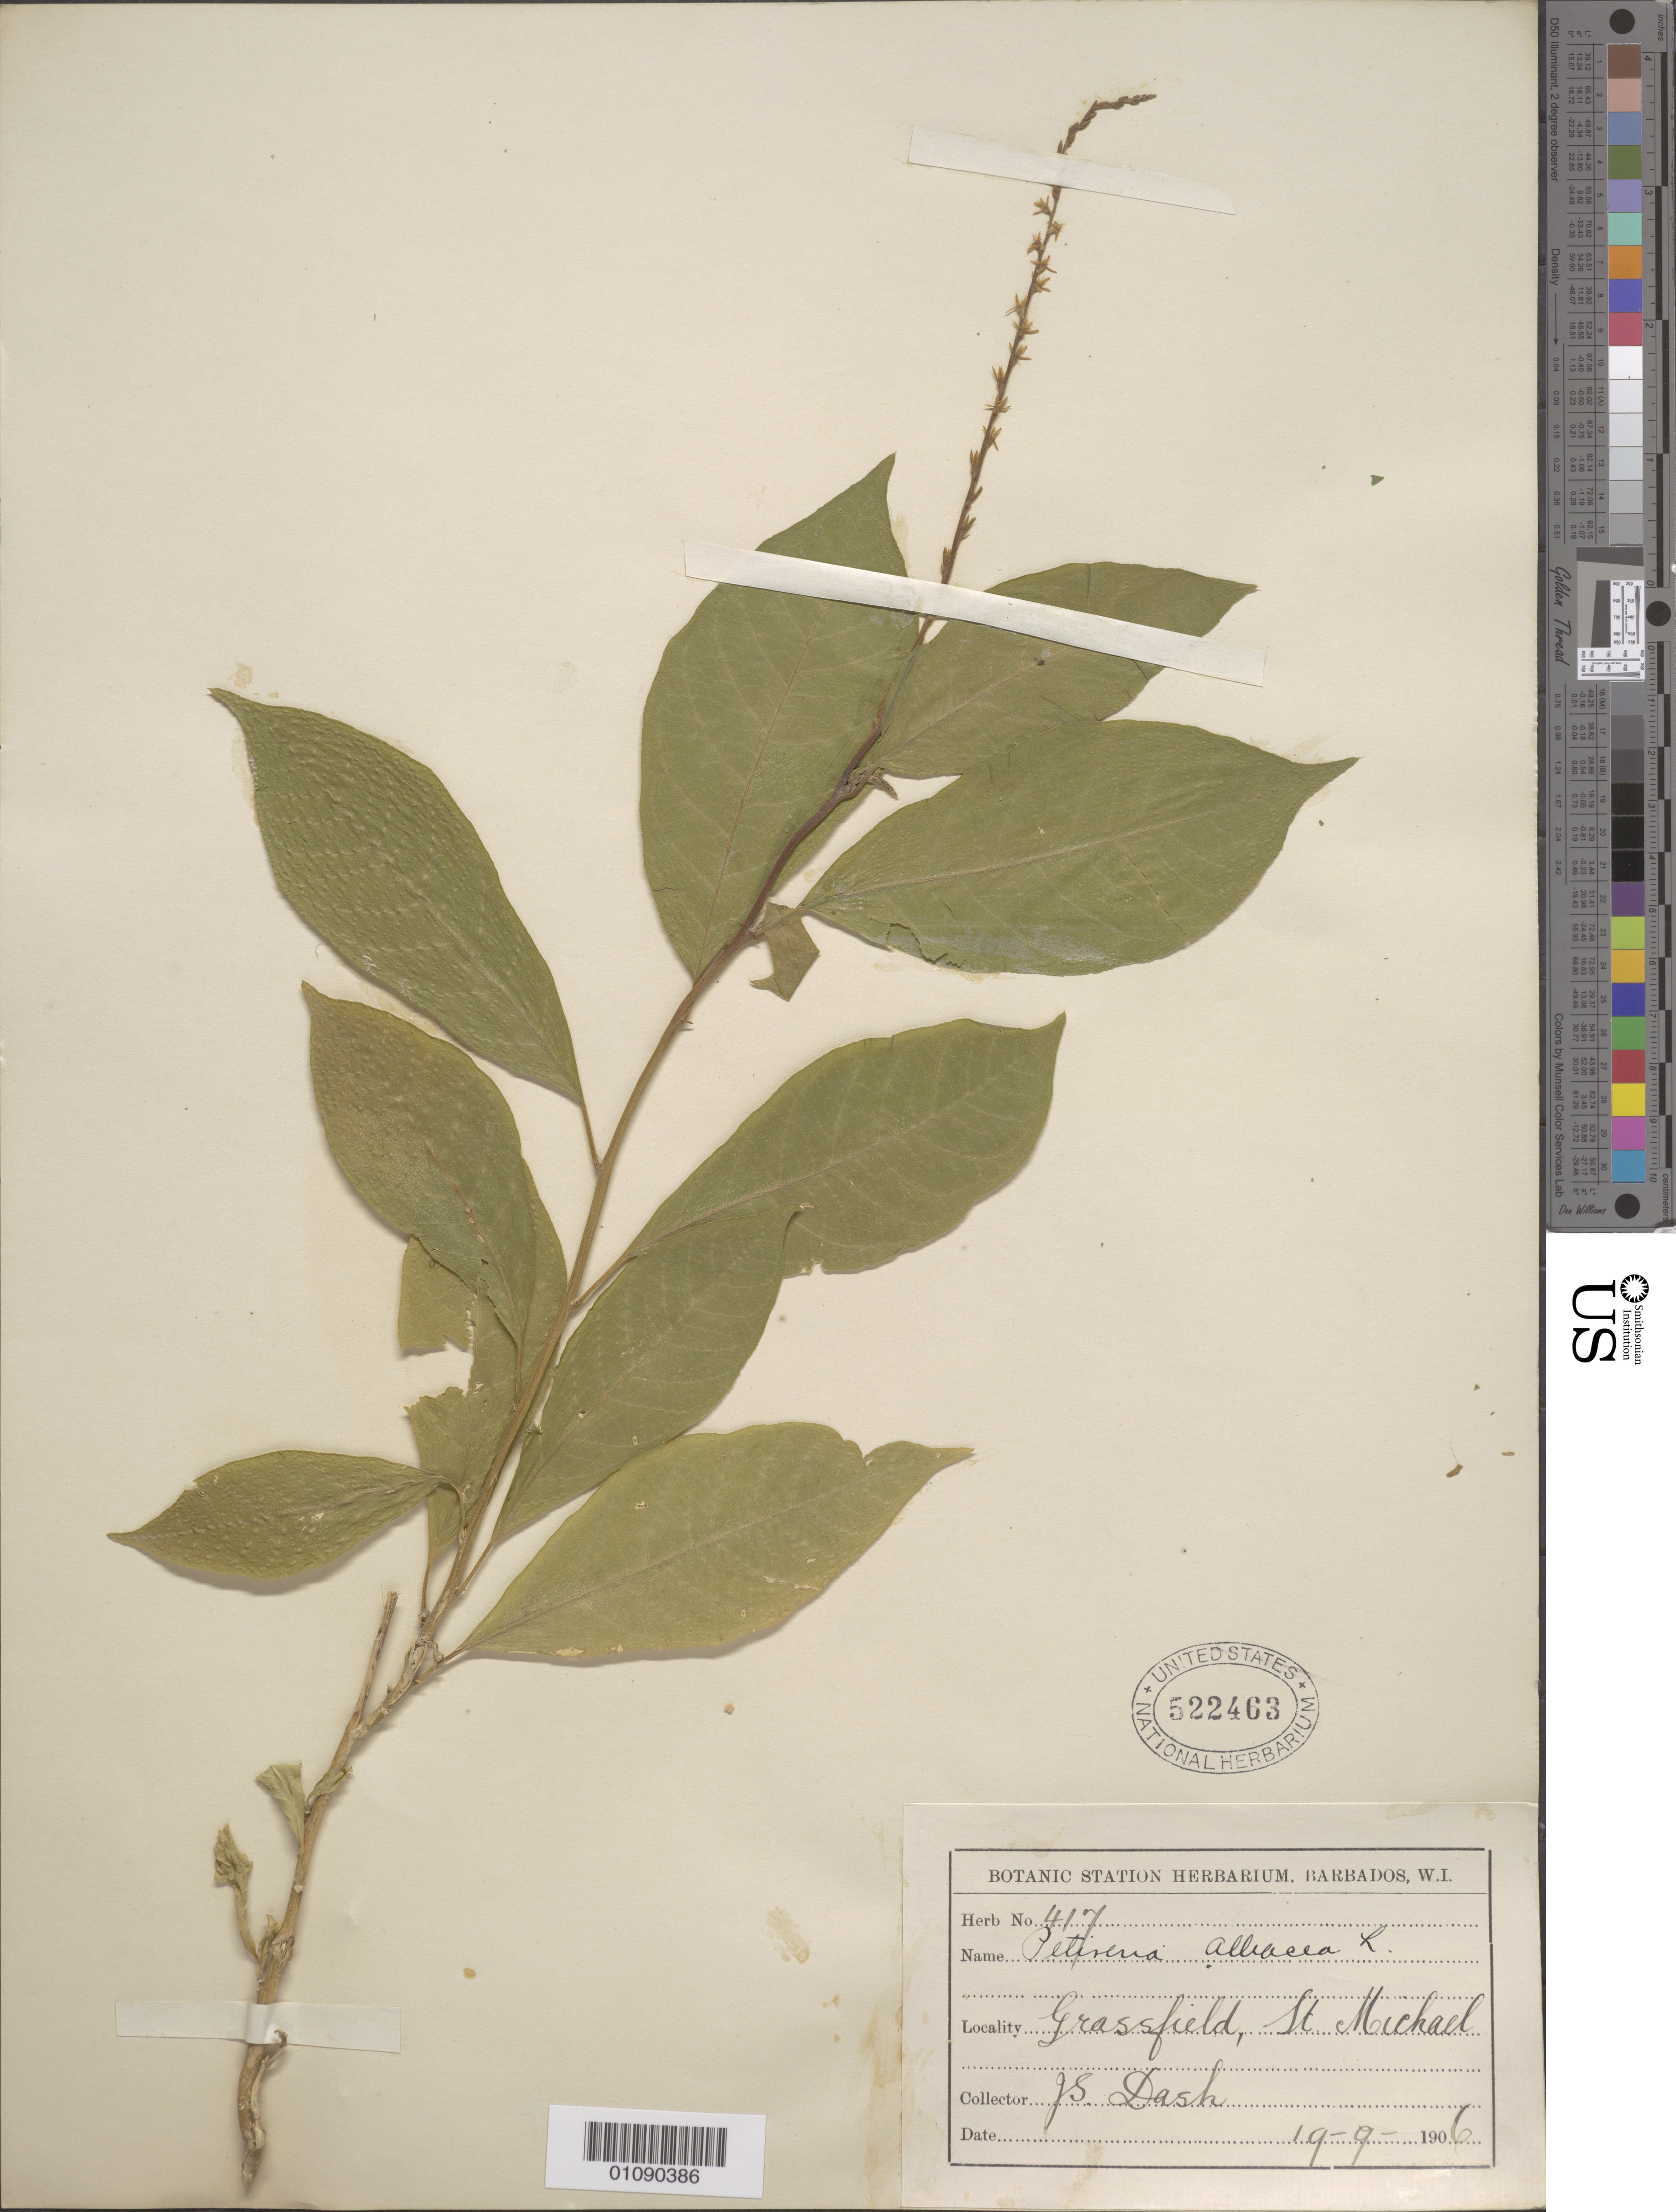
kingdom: Plantae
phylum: Tracheophyta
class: Magnoliopsida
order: Caryophyllales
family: Phytolaccaceae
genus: Petiveria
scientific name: Petiveria alliacea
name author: L.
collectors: J. Dash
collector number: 417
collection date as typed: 19 Sep 1906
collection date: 1906-09-19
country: Barbados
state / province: Saint Michael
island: Barbados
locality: St. michael, Grassfield.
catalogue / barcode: US 522463